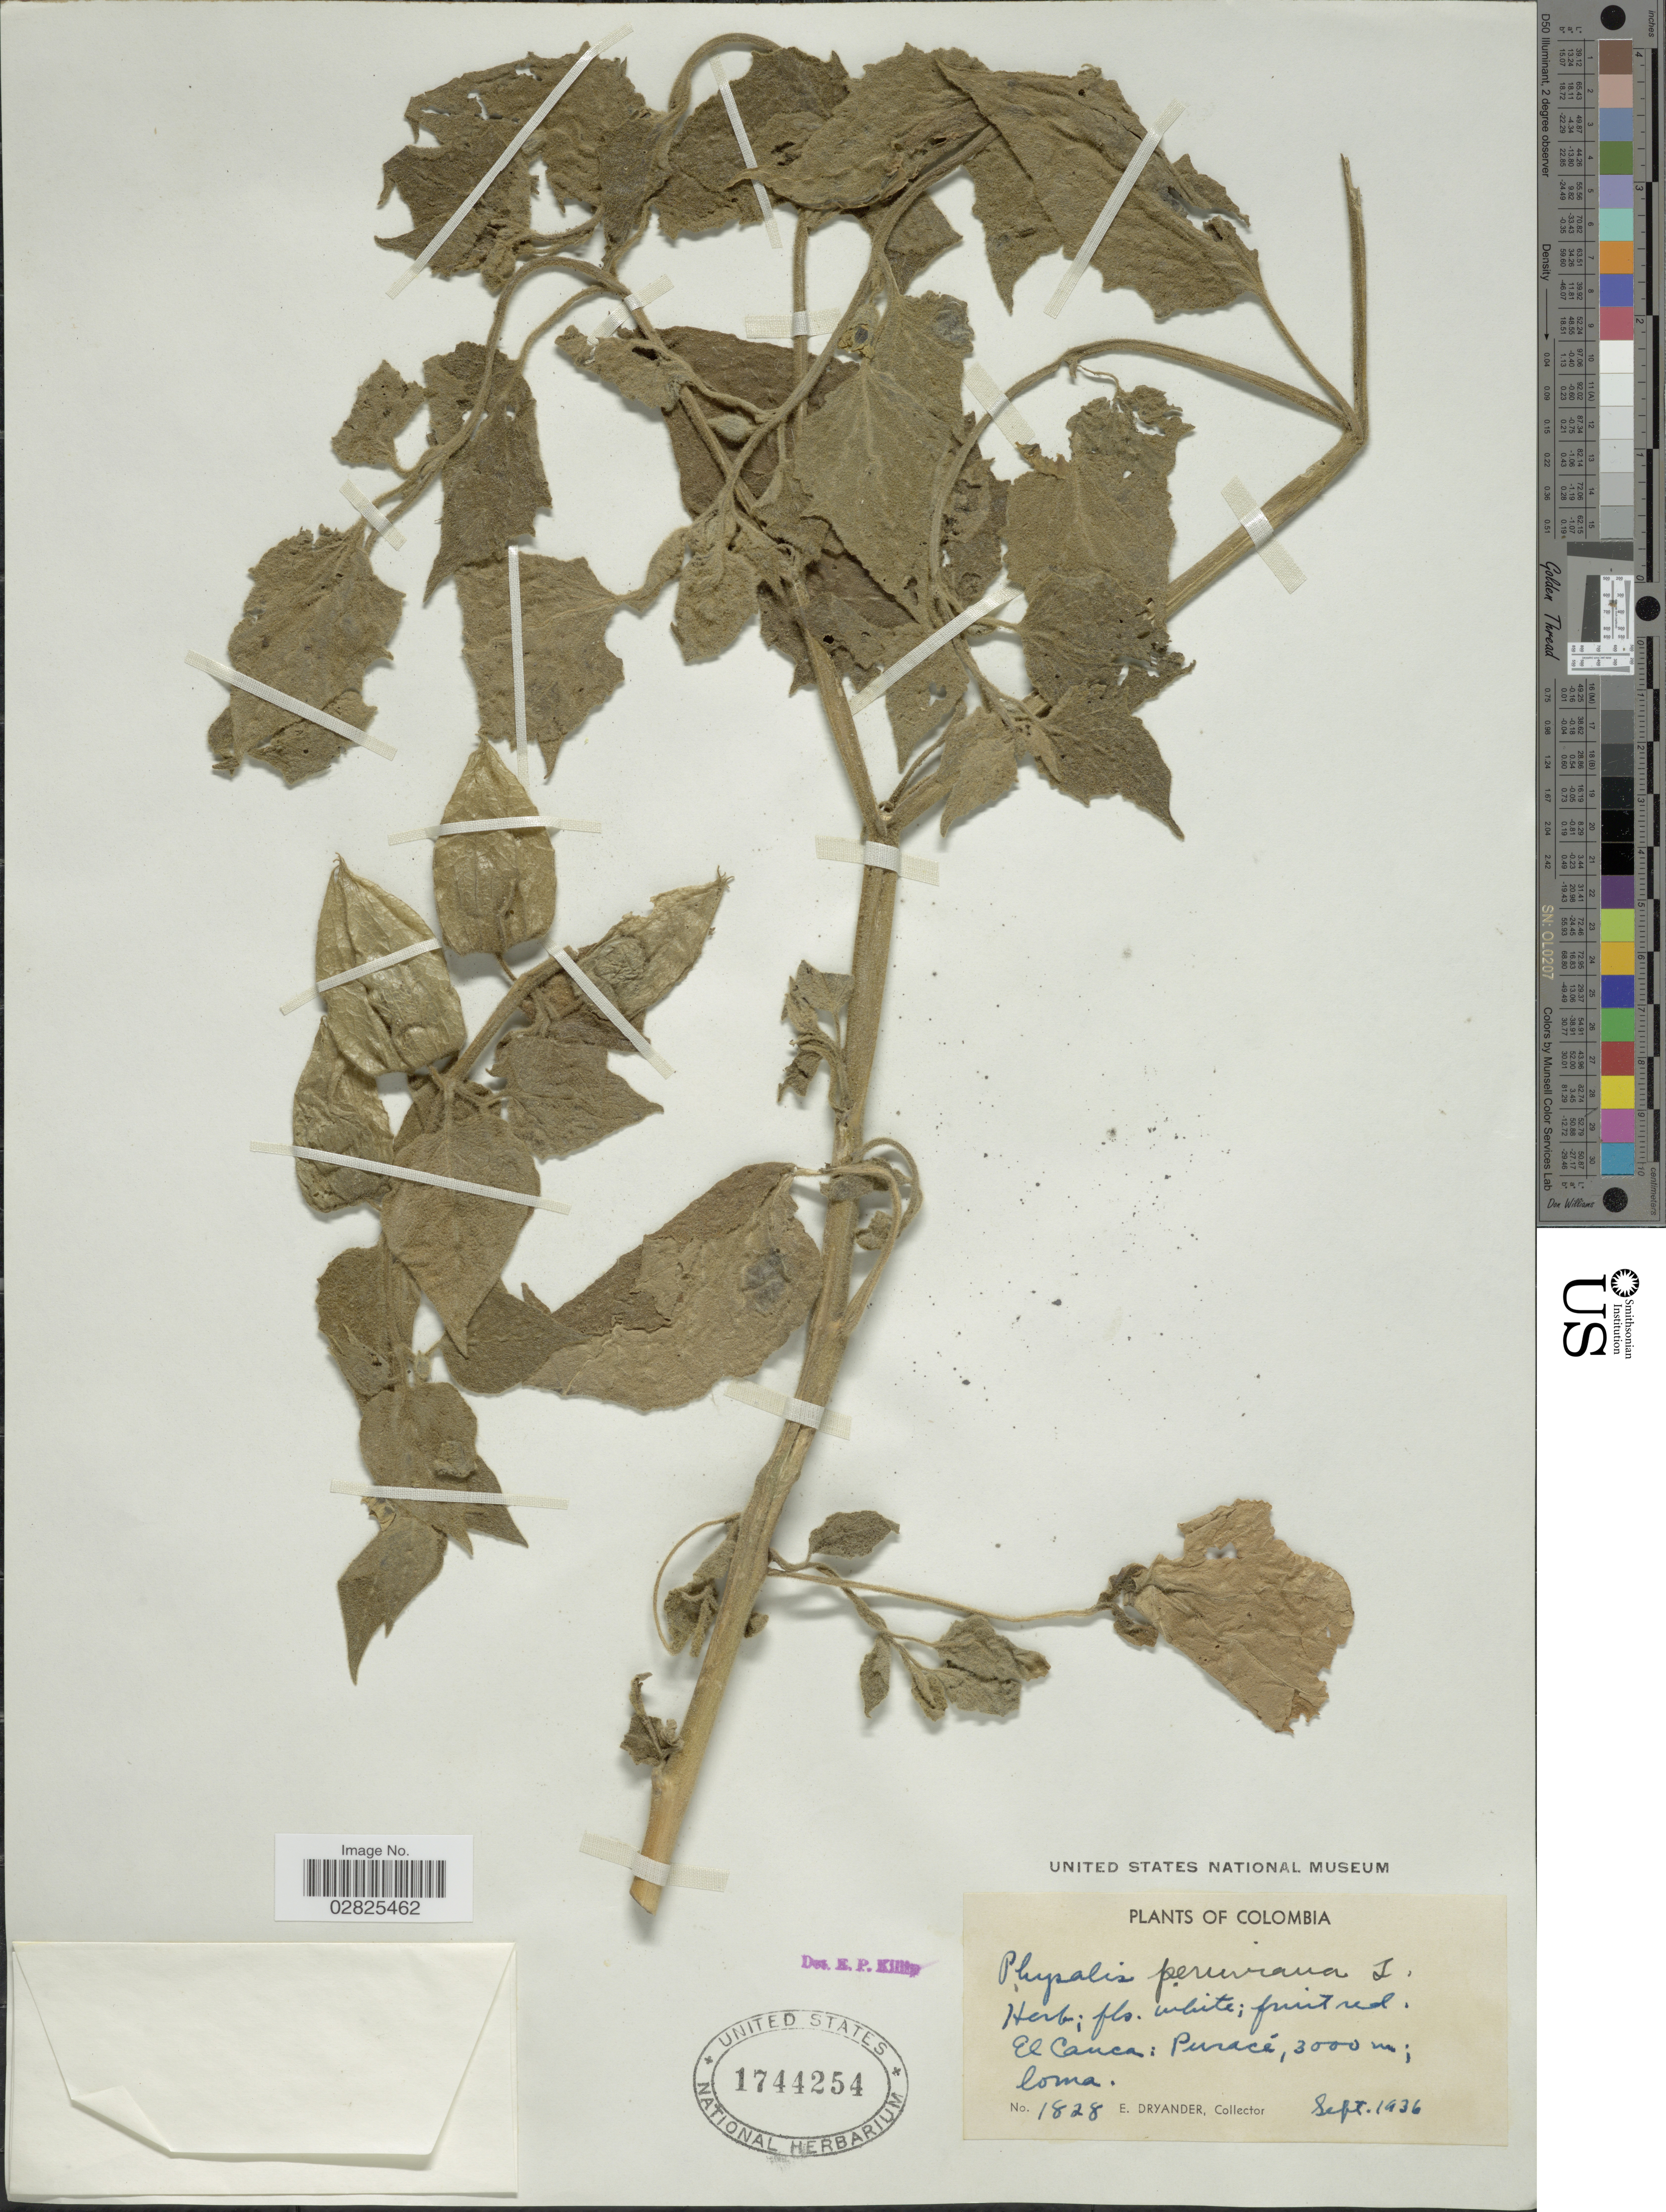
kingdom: Plantae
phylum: Tracheophyta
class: Magnoliopsida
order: Solanales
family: Solanaceae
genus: Physalis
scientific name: Physalis peruviana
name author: L.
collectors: E. Dryander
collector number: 1828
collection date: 1936-09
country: Colombia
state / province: Cauca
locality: El Cauca: Puracé.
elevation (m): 3000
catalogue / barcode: US 1744254